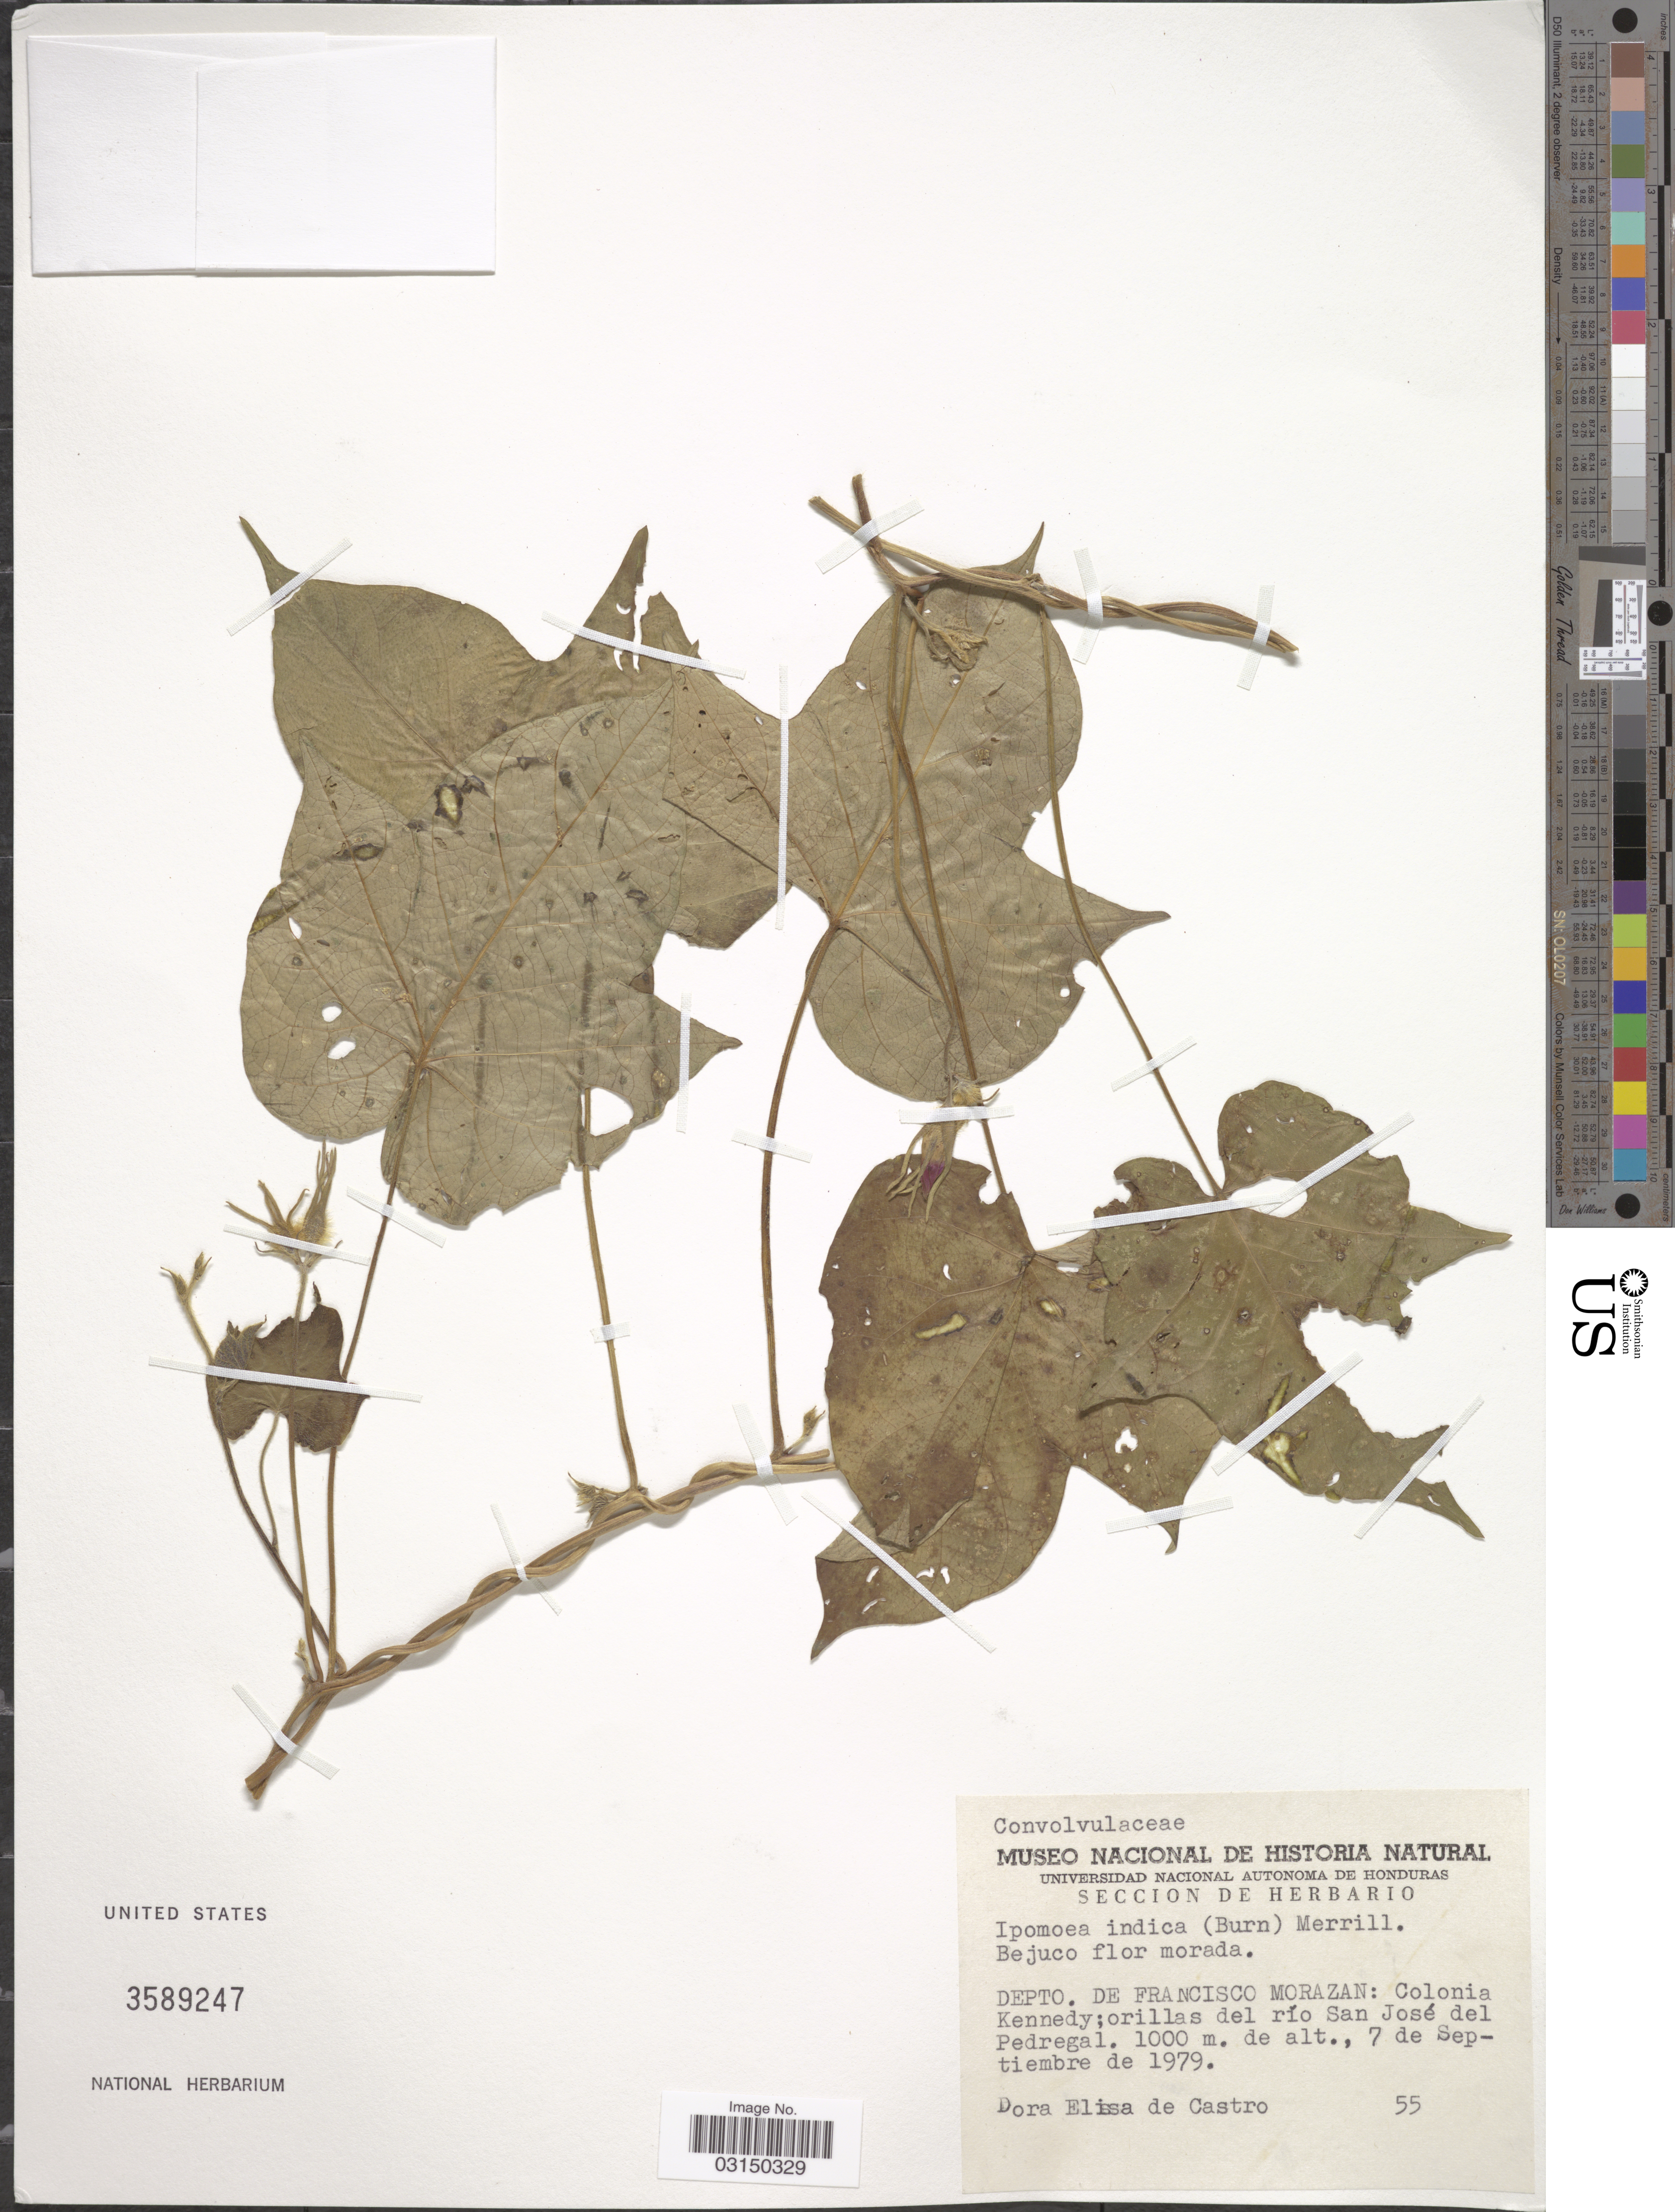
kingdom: Plantae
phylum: Tracheophyta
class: Magnoliopsida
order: Solanales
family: Convolvulaceae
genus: Ipomoea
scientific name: Ipomoea indica (Burm.) Merr. var. indica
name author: (Burm.) Merr.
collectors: D. De Castro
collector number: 55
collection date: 1979-09-07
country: Honduras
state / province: Fco. Morazán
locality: Depto. de Francisco Morazan: Colonia Kennedy; orillas del río San José del Pedregal.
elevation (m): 1000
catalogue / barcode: US 3589247